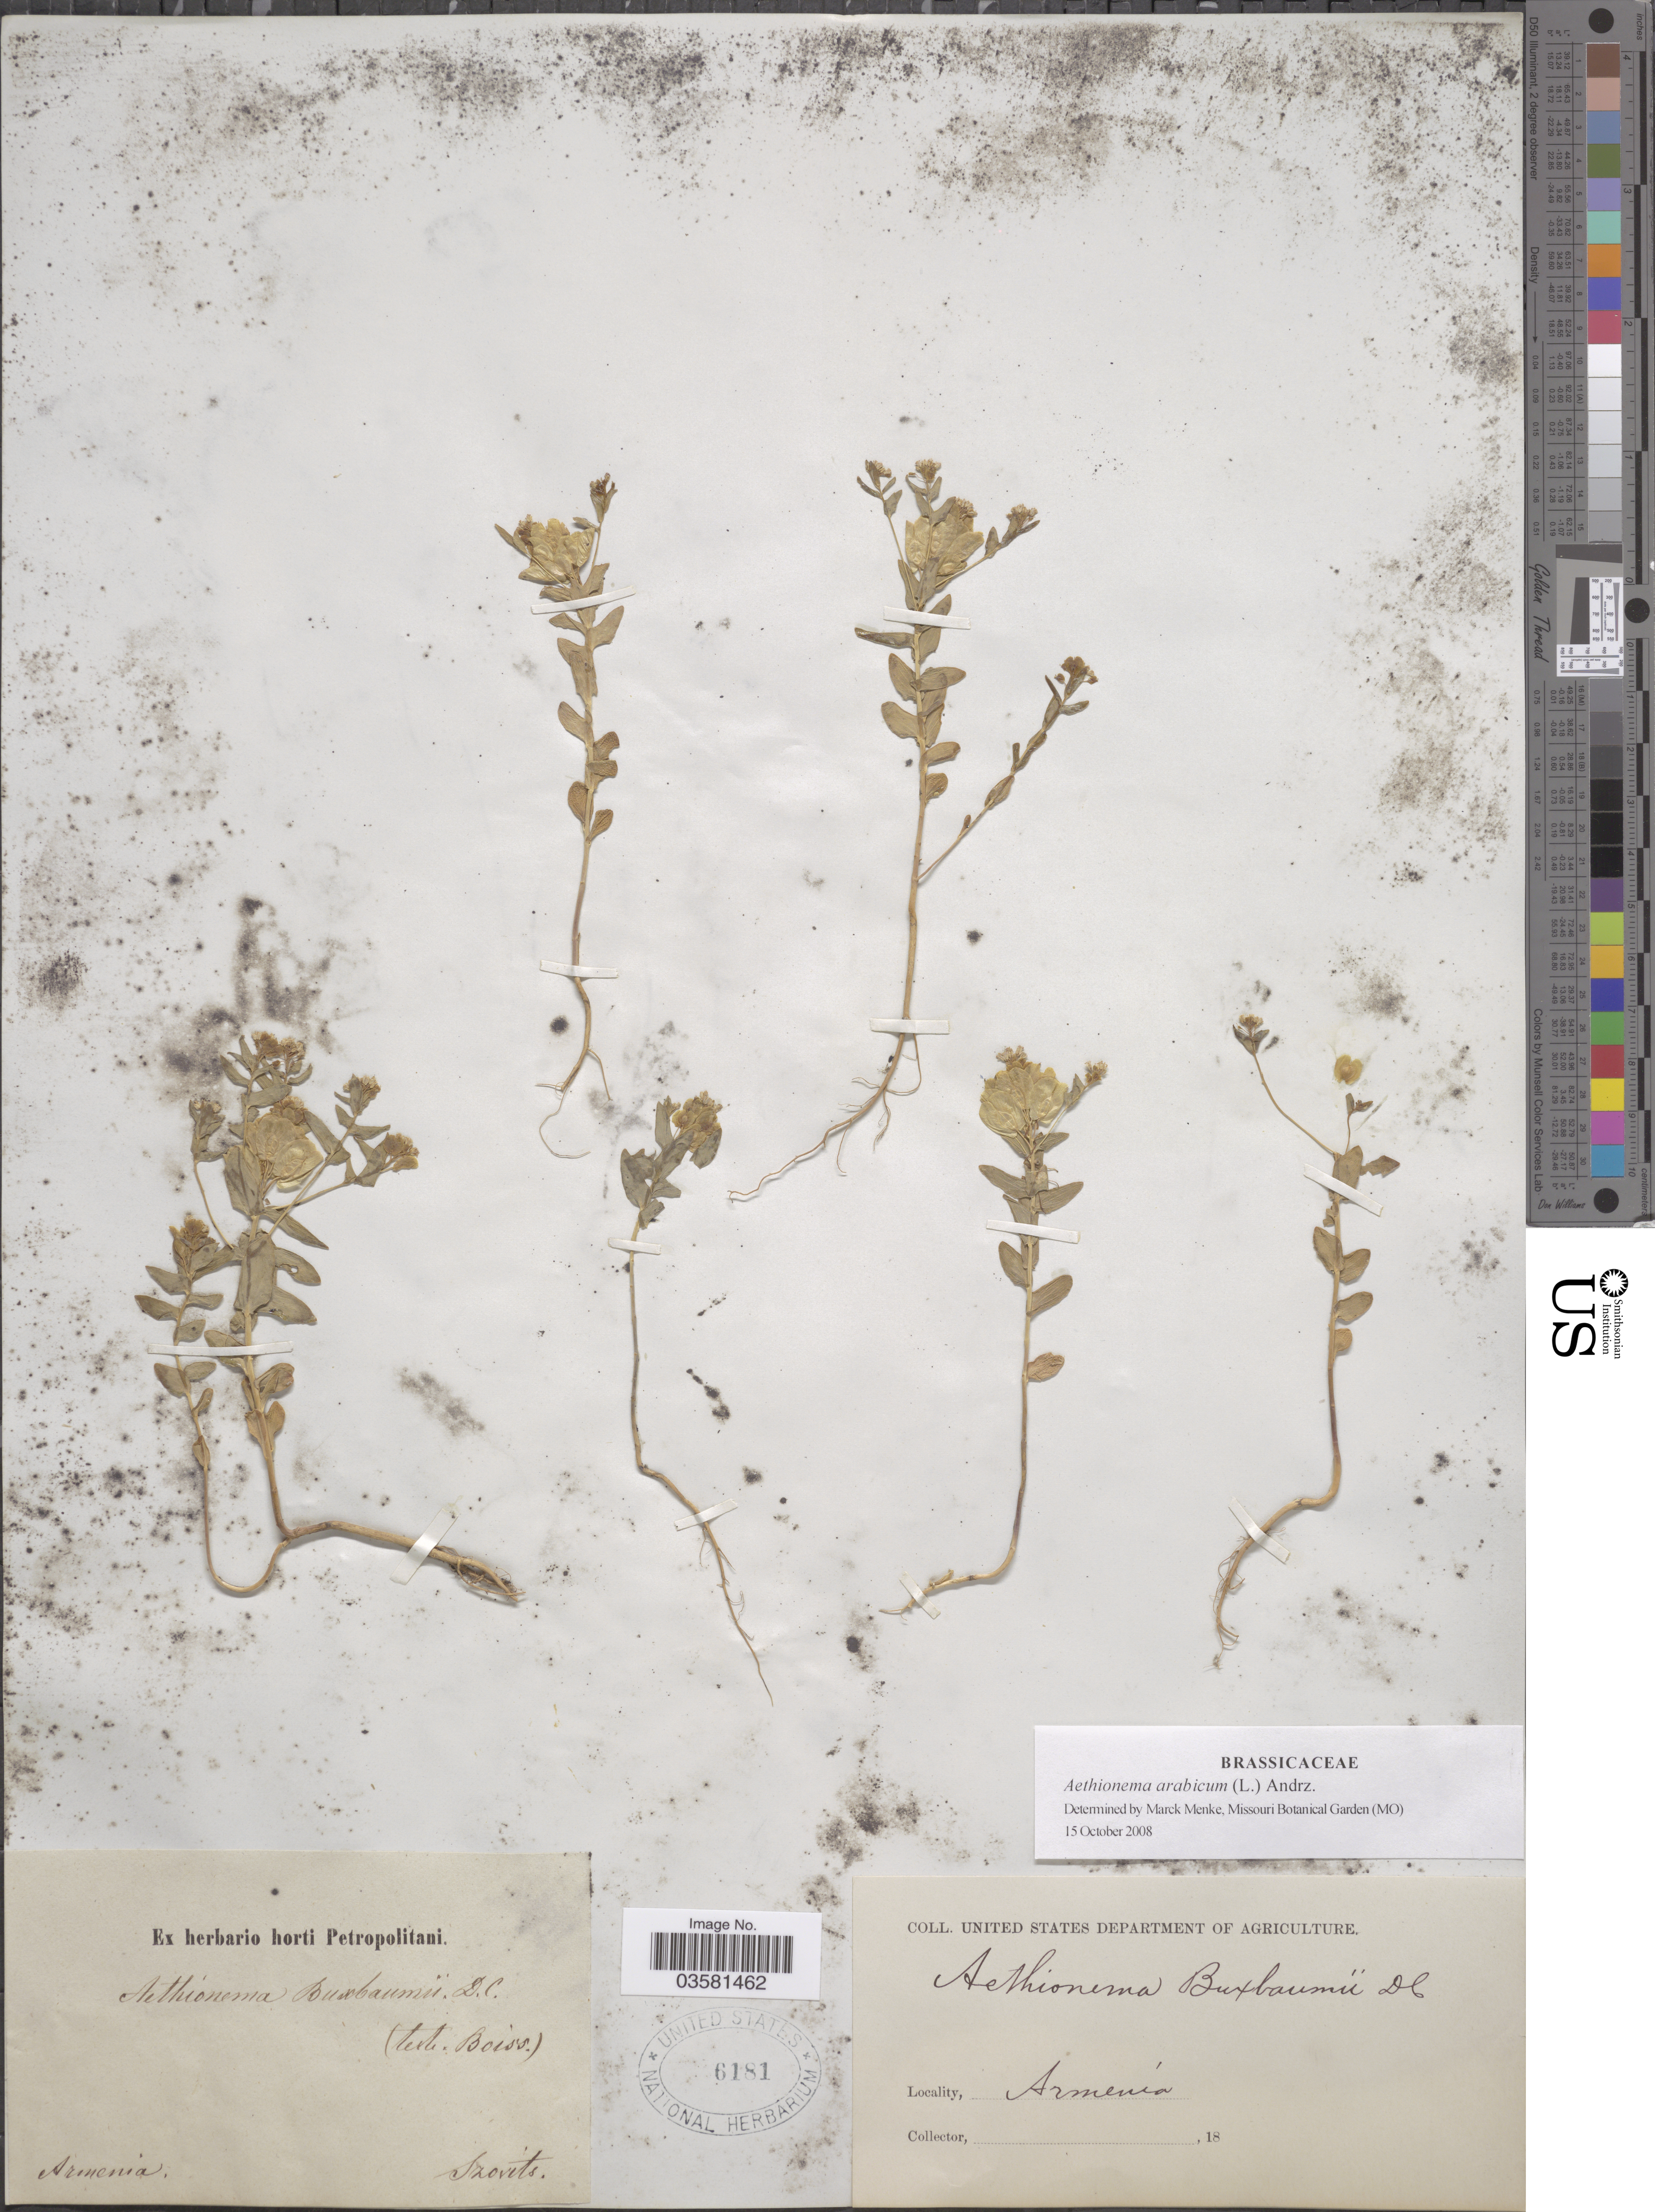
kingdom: Plantae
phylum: Tracheophyta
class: Magnoliopsida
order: Brassicales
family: Brassicaceae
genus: Aethionema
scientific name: Aethionema arabicum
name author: (L.) Andrz. ex DC.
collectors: Szovits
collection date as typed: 18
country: Armenia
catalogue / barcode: US 6181